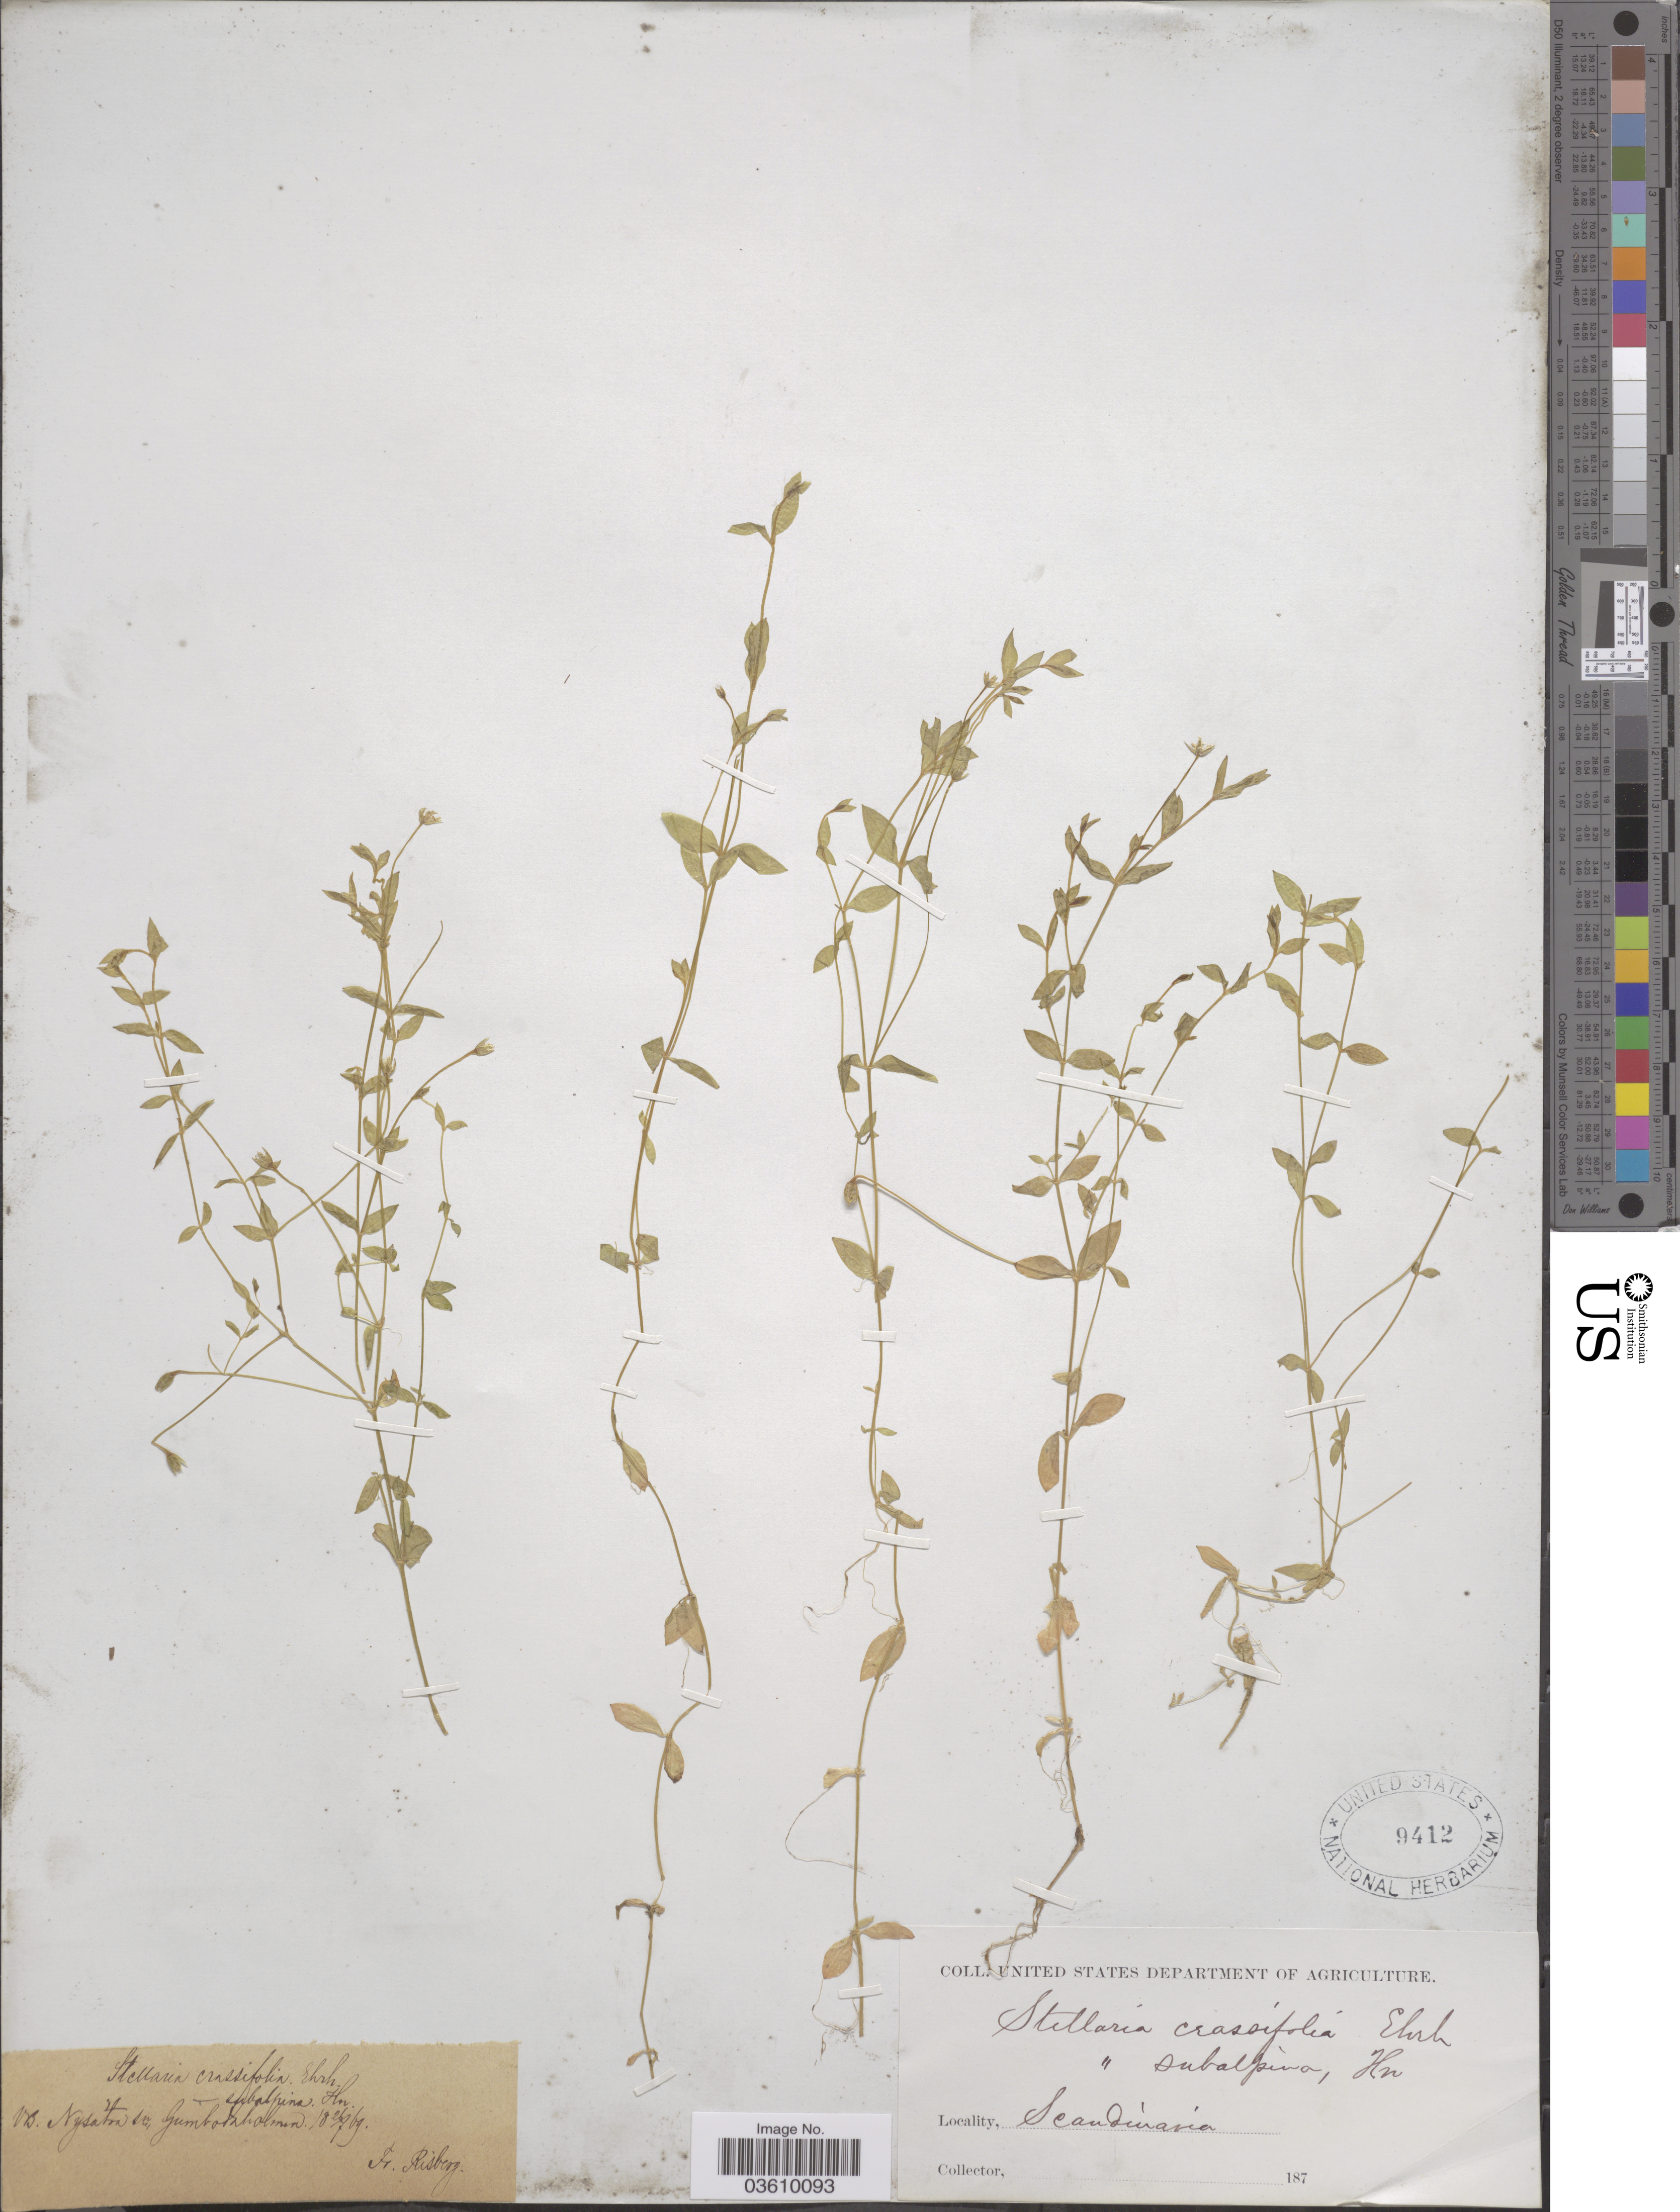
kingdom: Plantae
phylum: Tracheophyta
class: Magnoliopsida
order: Caryophyllales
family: Caryophyllaceae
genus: Stellaria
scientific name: Stellaria crassifolia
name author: Ehrh.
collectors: Risberg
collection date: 1869-07-26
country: Sweden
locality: VB. Nysatra sn Gumbodaholmen. Scandinavia.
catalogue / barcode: US 9412